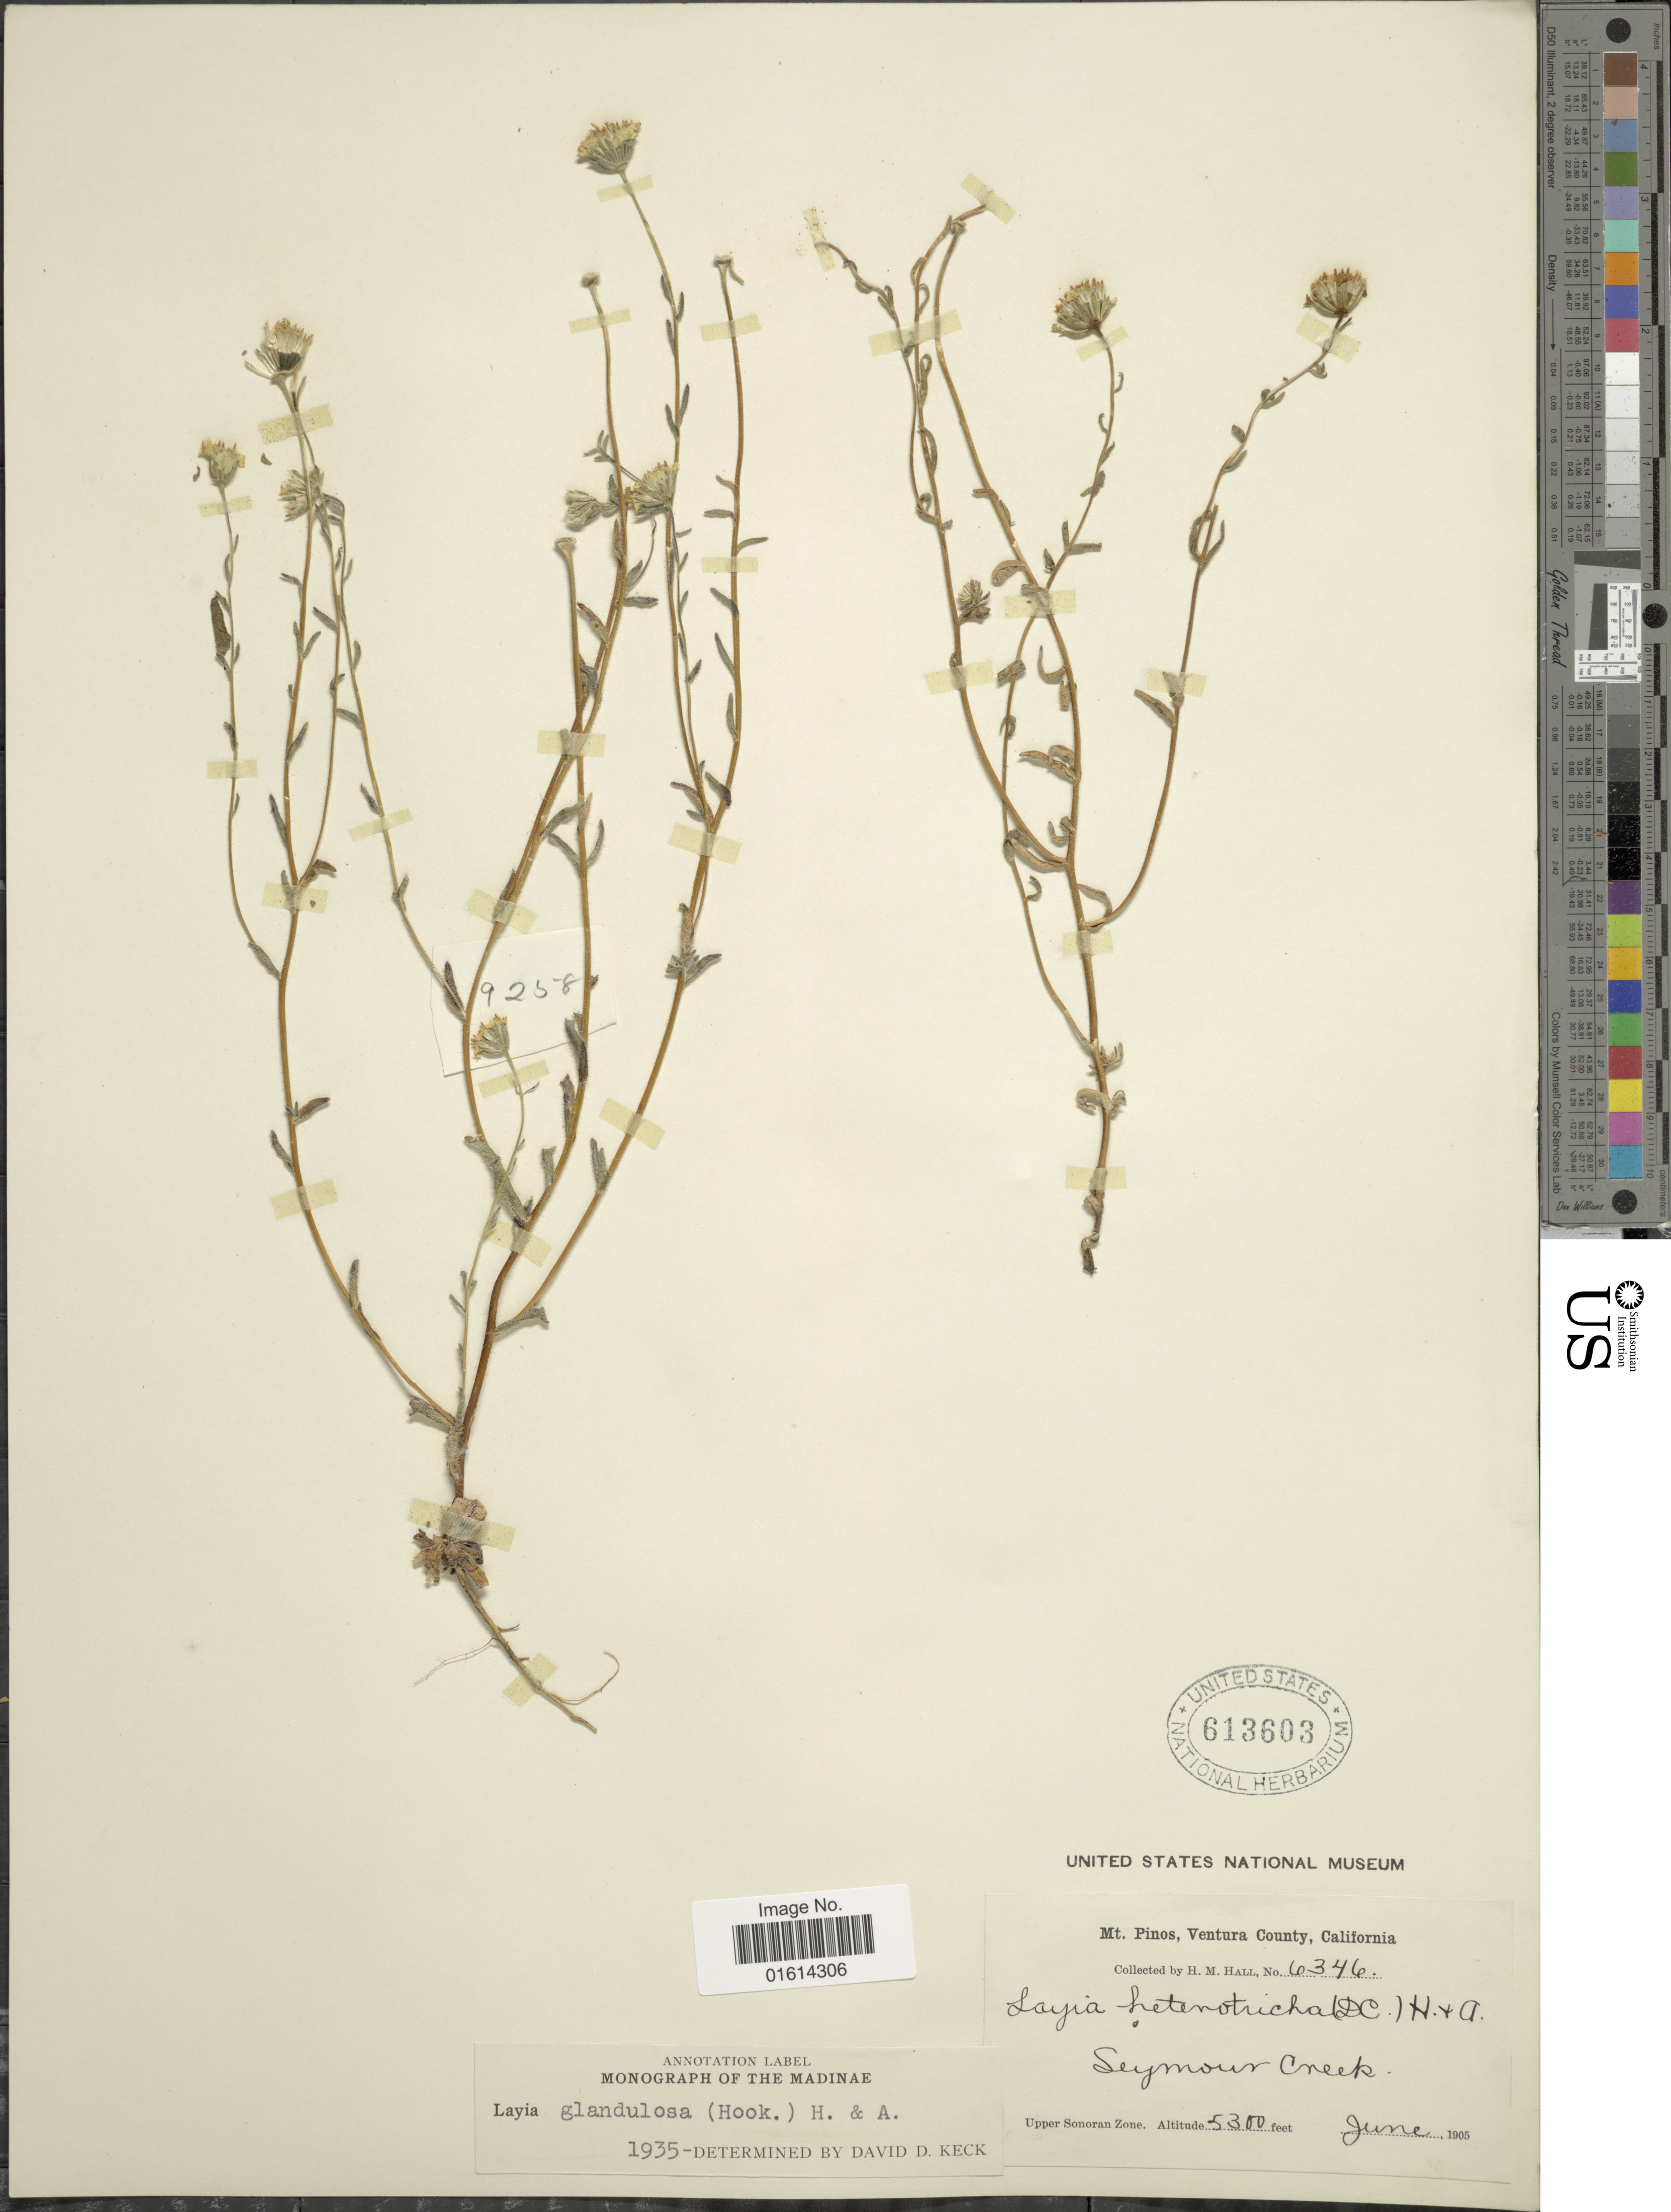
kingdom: Plantae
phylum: Tracheophyta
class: Magnoliopsida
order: Asterales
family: Asteraceae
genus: Layia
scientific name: Layia glandulosa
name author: Hook. & Arn.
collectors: H. M. Hall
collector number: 6346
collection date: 1905-06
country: United States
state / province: California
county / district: Ventura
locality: Mt. Pinos, Ventura County, Seymour Creek, upper Sonoran Zone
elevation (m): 1615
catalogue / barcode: US 613603